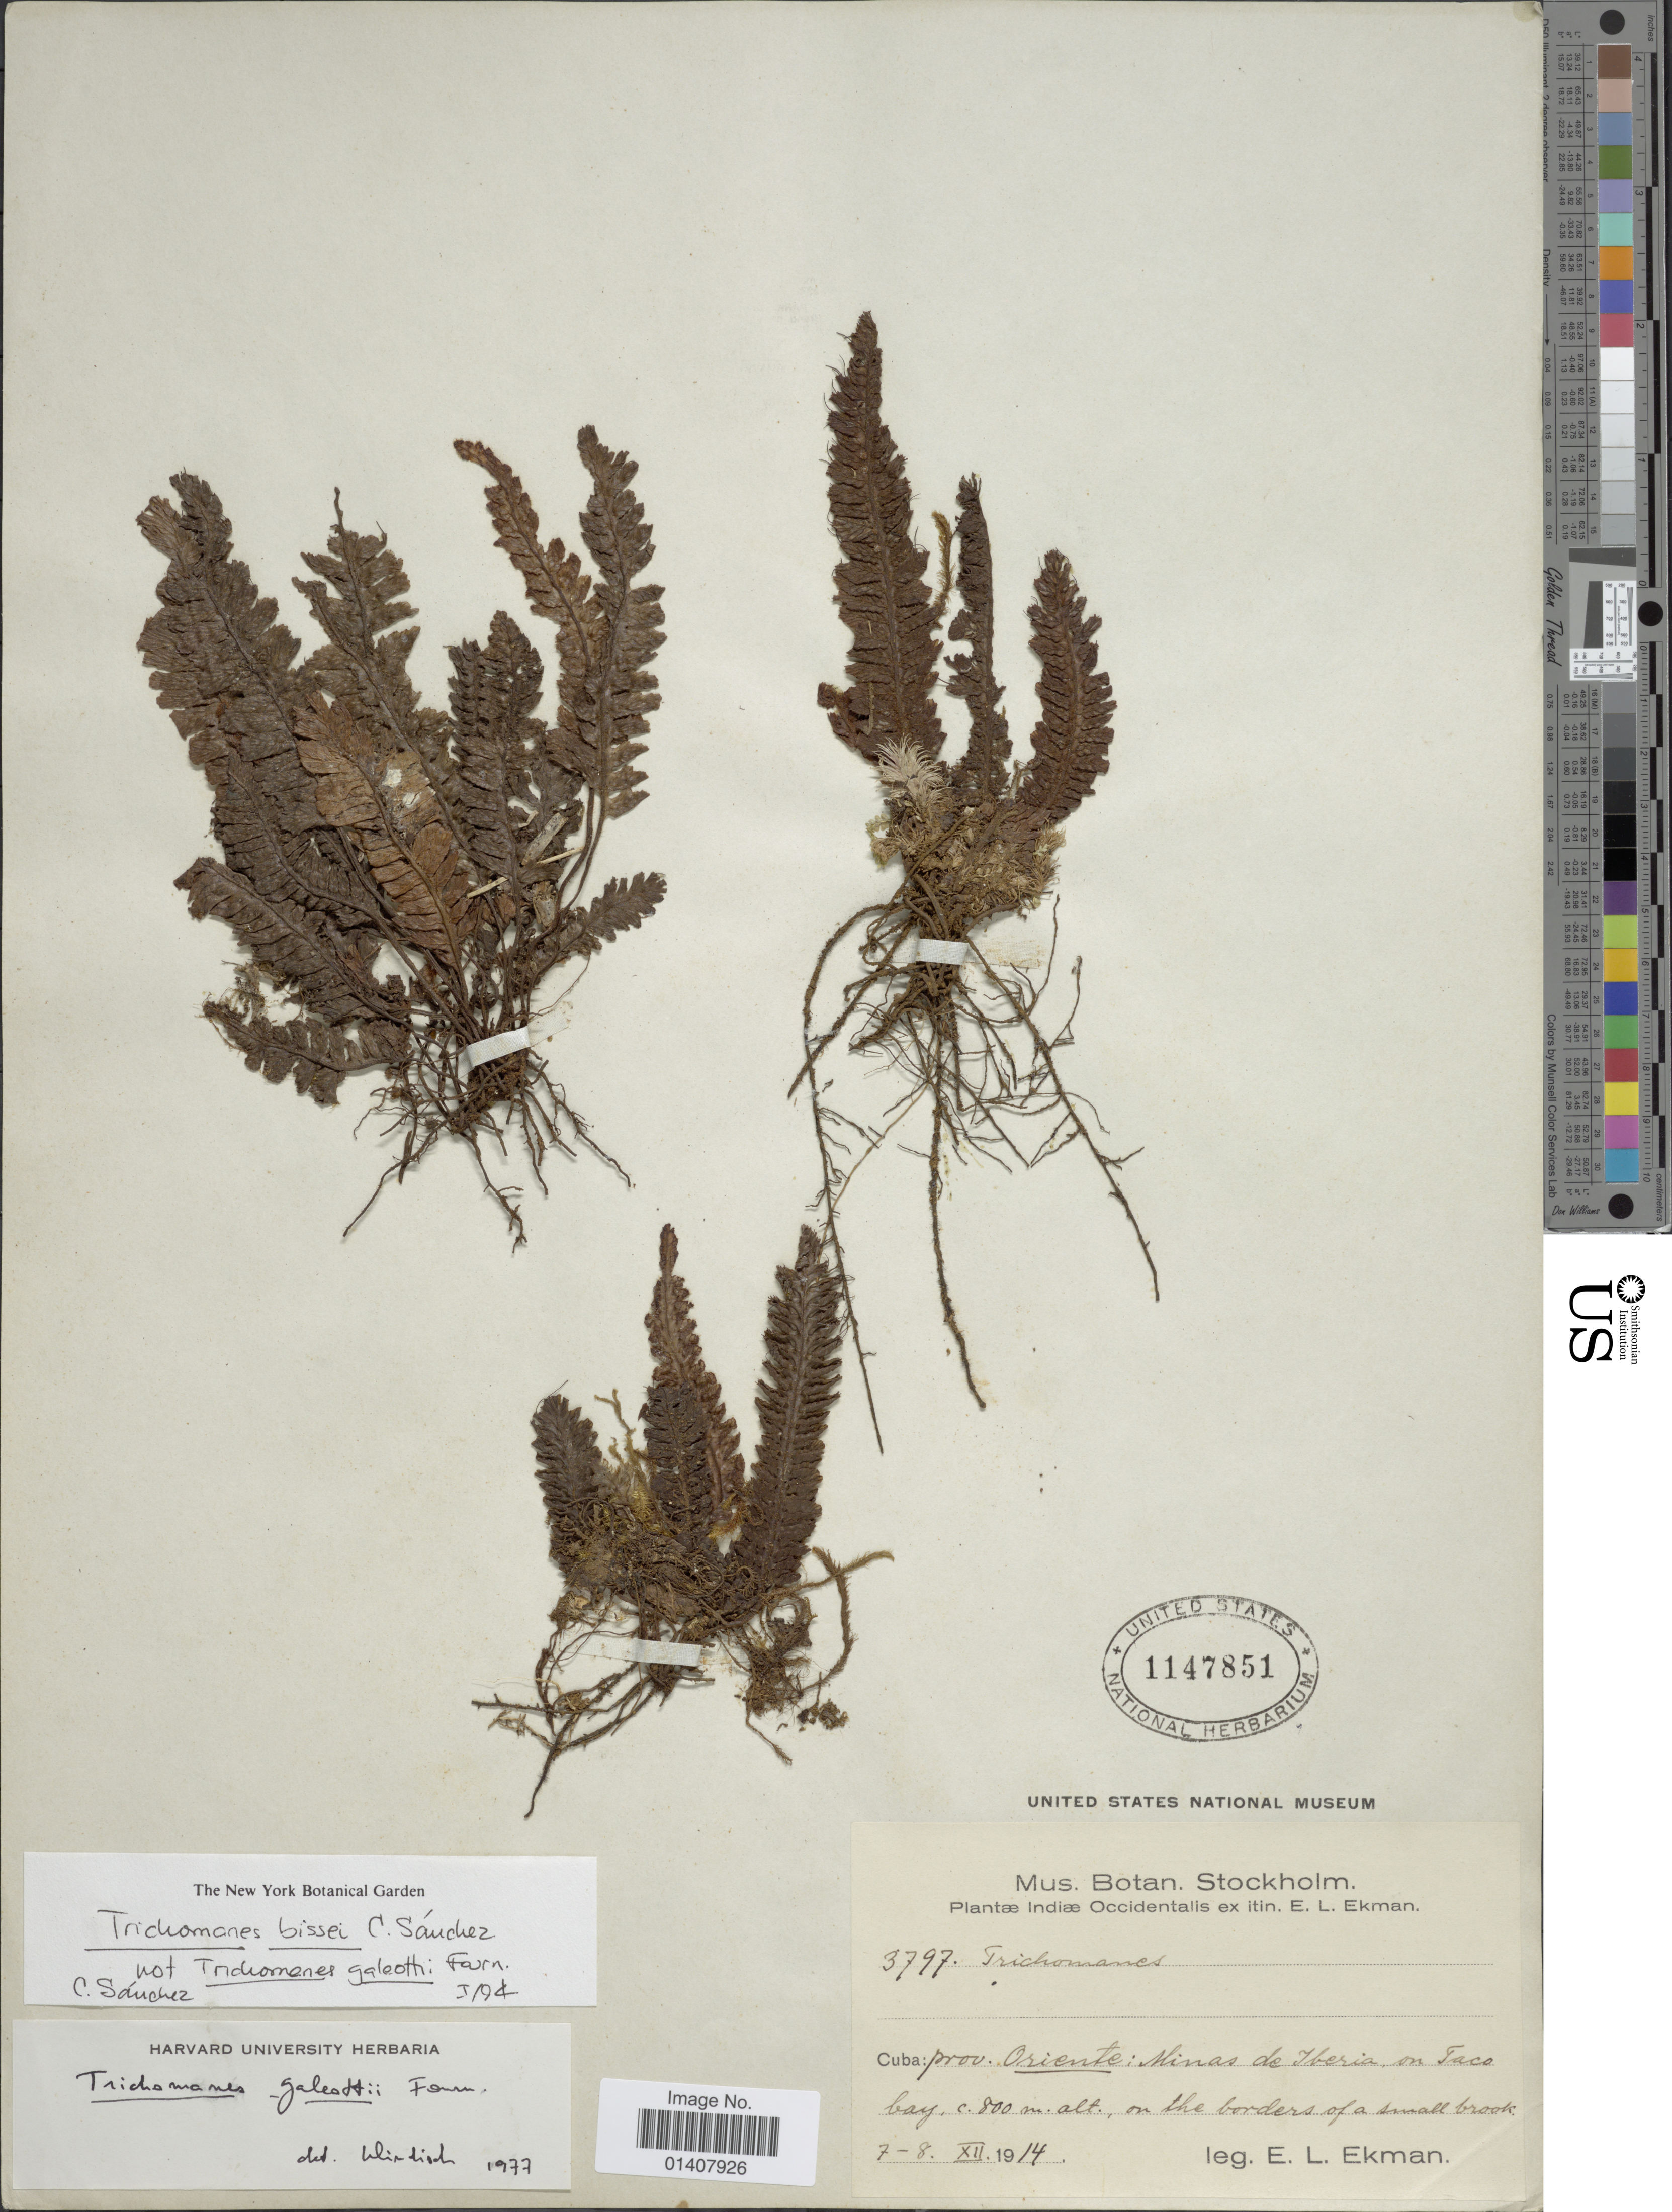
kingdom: Plantae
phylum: Tracheophyta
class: Polypodiopsida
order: Hymenophyllales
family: Hymenophyllaceae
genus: Trichomanes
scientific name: Trichomanes bissei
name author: C. Sánchez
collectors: E. L. Ekman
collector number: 3797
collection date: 1914-12-07/1914-12-08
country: Cuba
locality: Cuba: prov: Oriente: Minas de Iberia, on Taco bay, on the borders of a small brook.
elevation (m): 800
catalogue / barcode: US 1147851